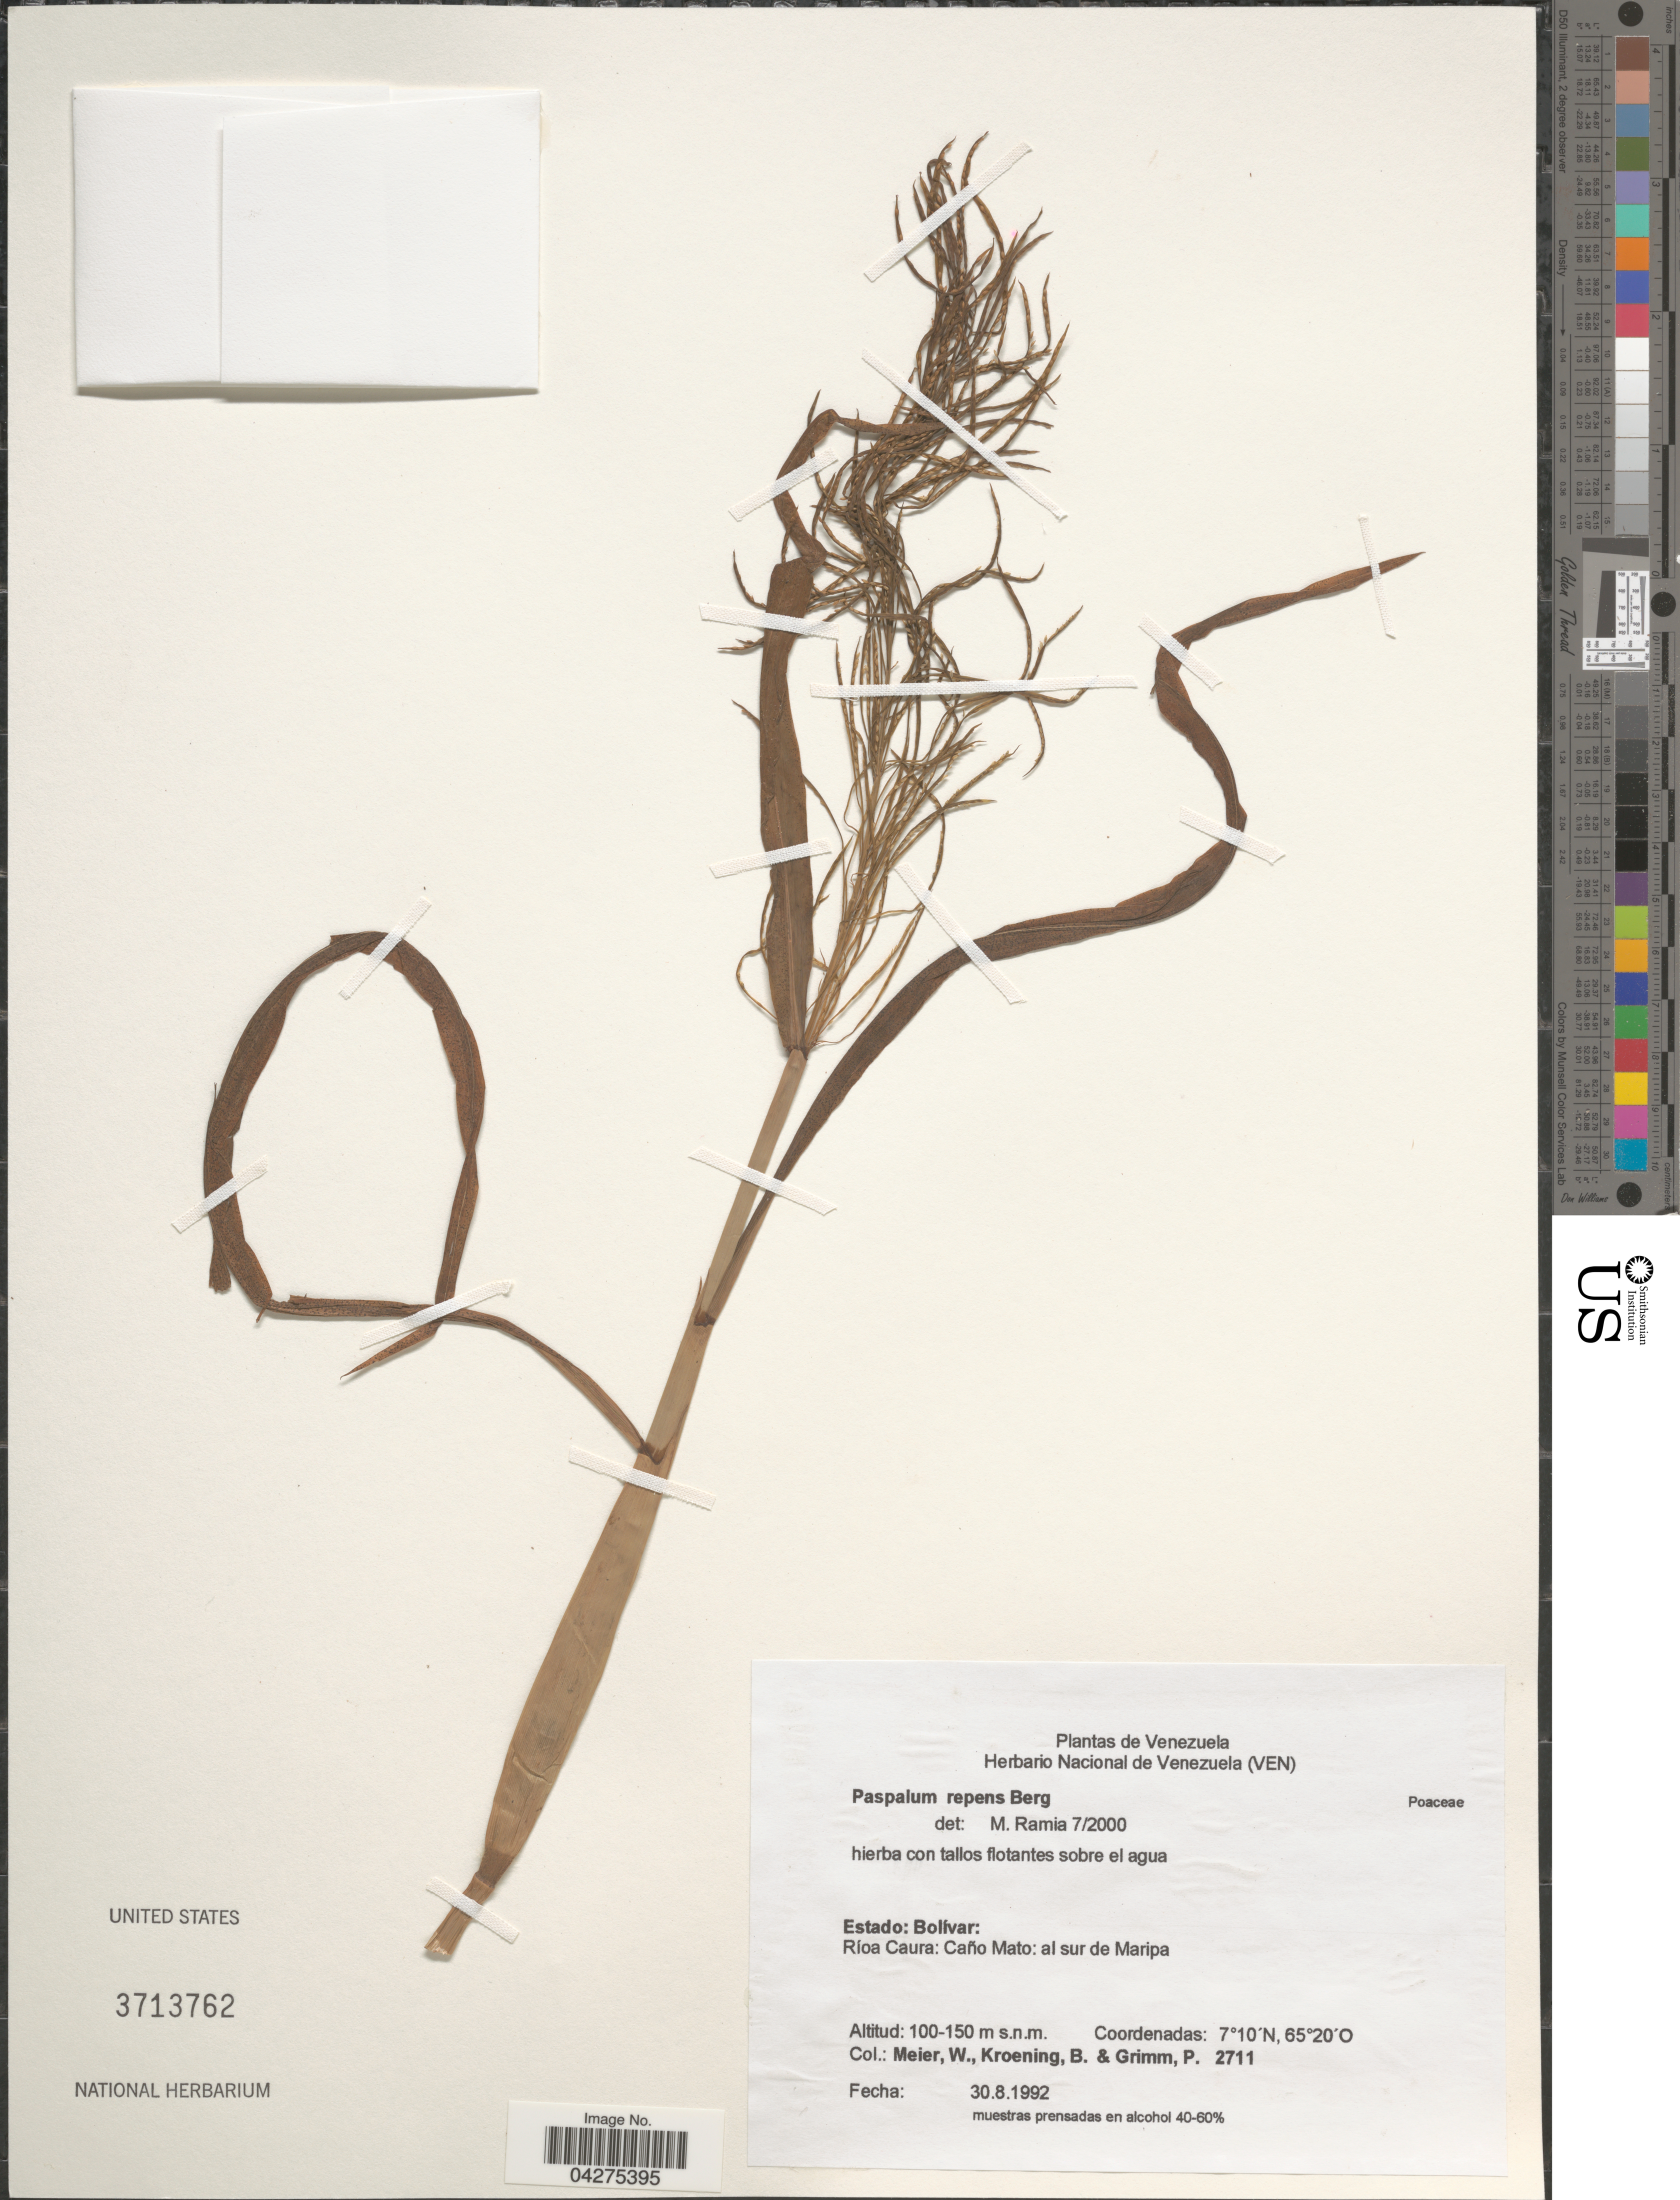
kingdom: Plantae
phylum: Tracheophyta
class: Liliopsida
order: Poales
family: Poaceae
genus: Paspalum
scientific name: Paspalum repens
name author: P.J. Bergius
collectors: W. Meier, B. Kroening & P. Grimm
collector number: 2711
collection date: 1992-08-30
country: Venezuela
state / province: Bolivar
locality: Ríoa Caura: Caño Mato: al sur de Maripa.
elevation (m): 100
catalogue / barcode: US 3713762